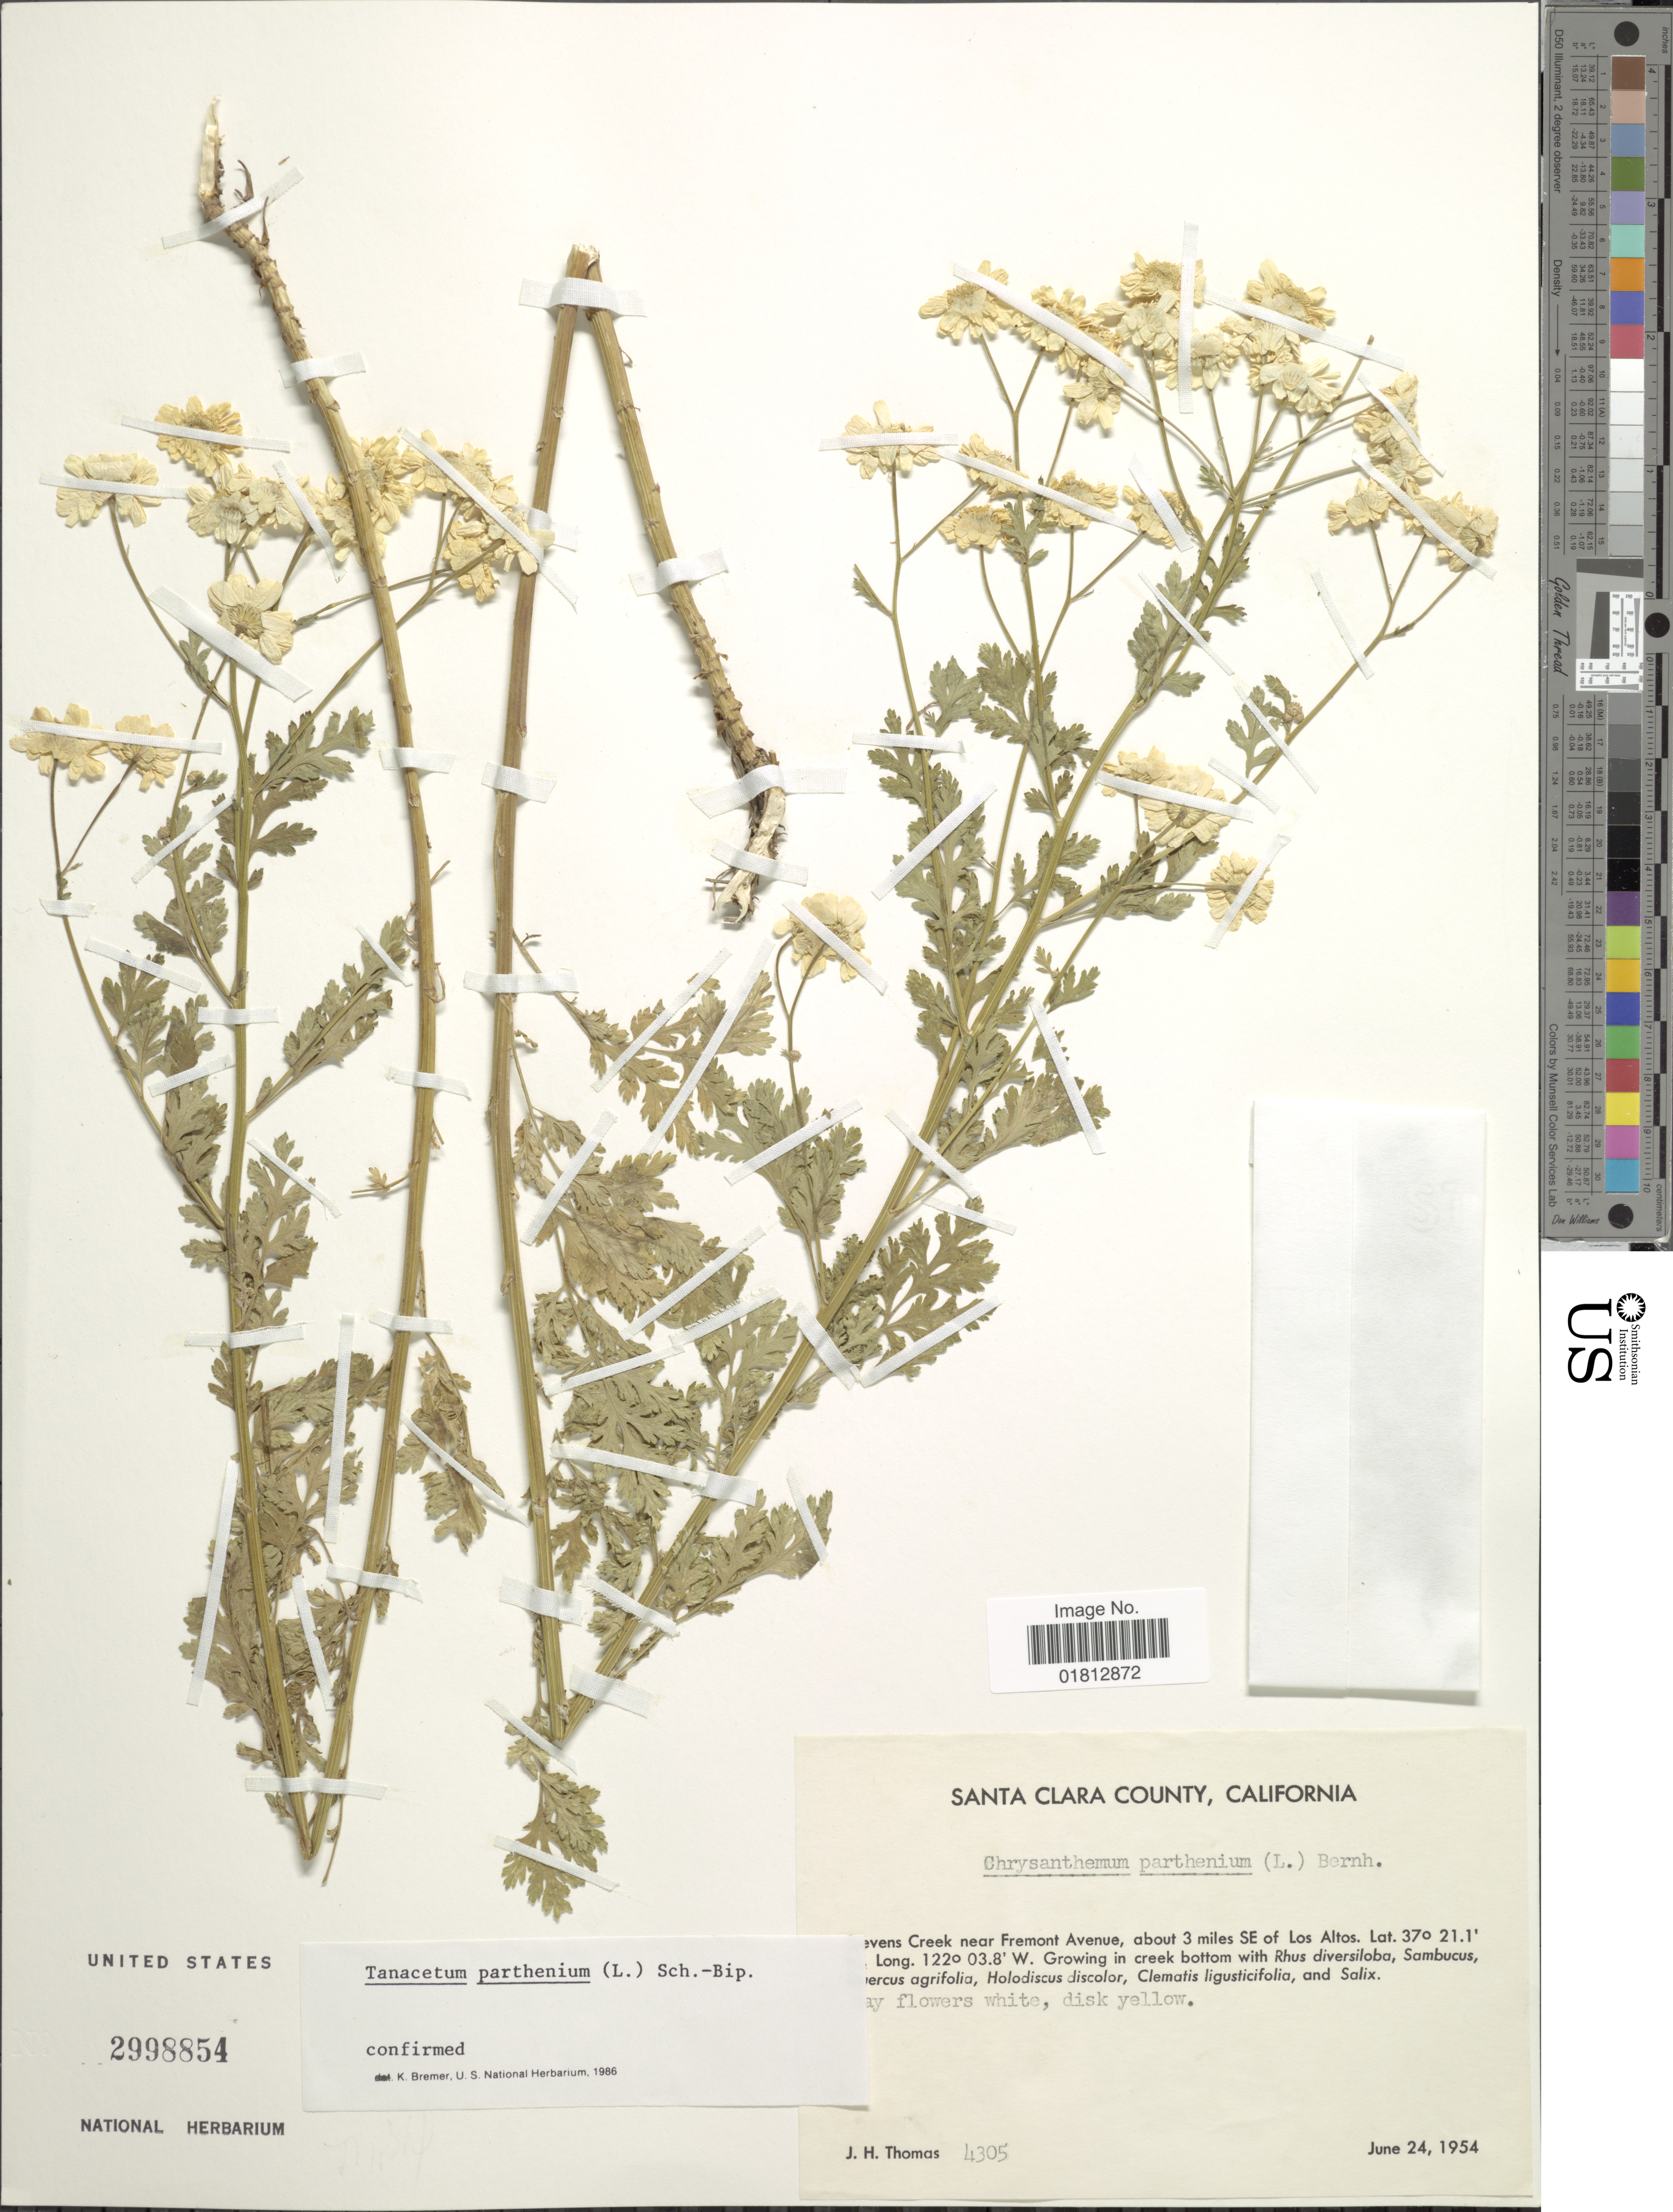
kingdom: Plantae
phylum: Tracheophyta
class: Magnoliopsida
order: Asterales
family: Asteraceae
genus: Tanacetum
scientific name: Tanacetum parthenium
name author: (L.) Sch. Bip.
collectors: J. H. Thomas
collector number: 4305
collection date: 1954-06-24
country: United States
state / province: California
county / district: Santa Clara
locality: Santa Clara County, Stevens Creek near Fremont Avenue, about 3 miles SE of Los Altos.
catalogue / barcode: US 2998854